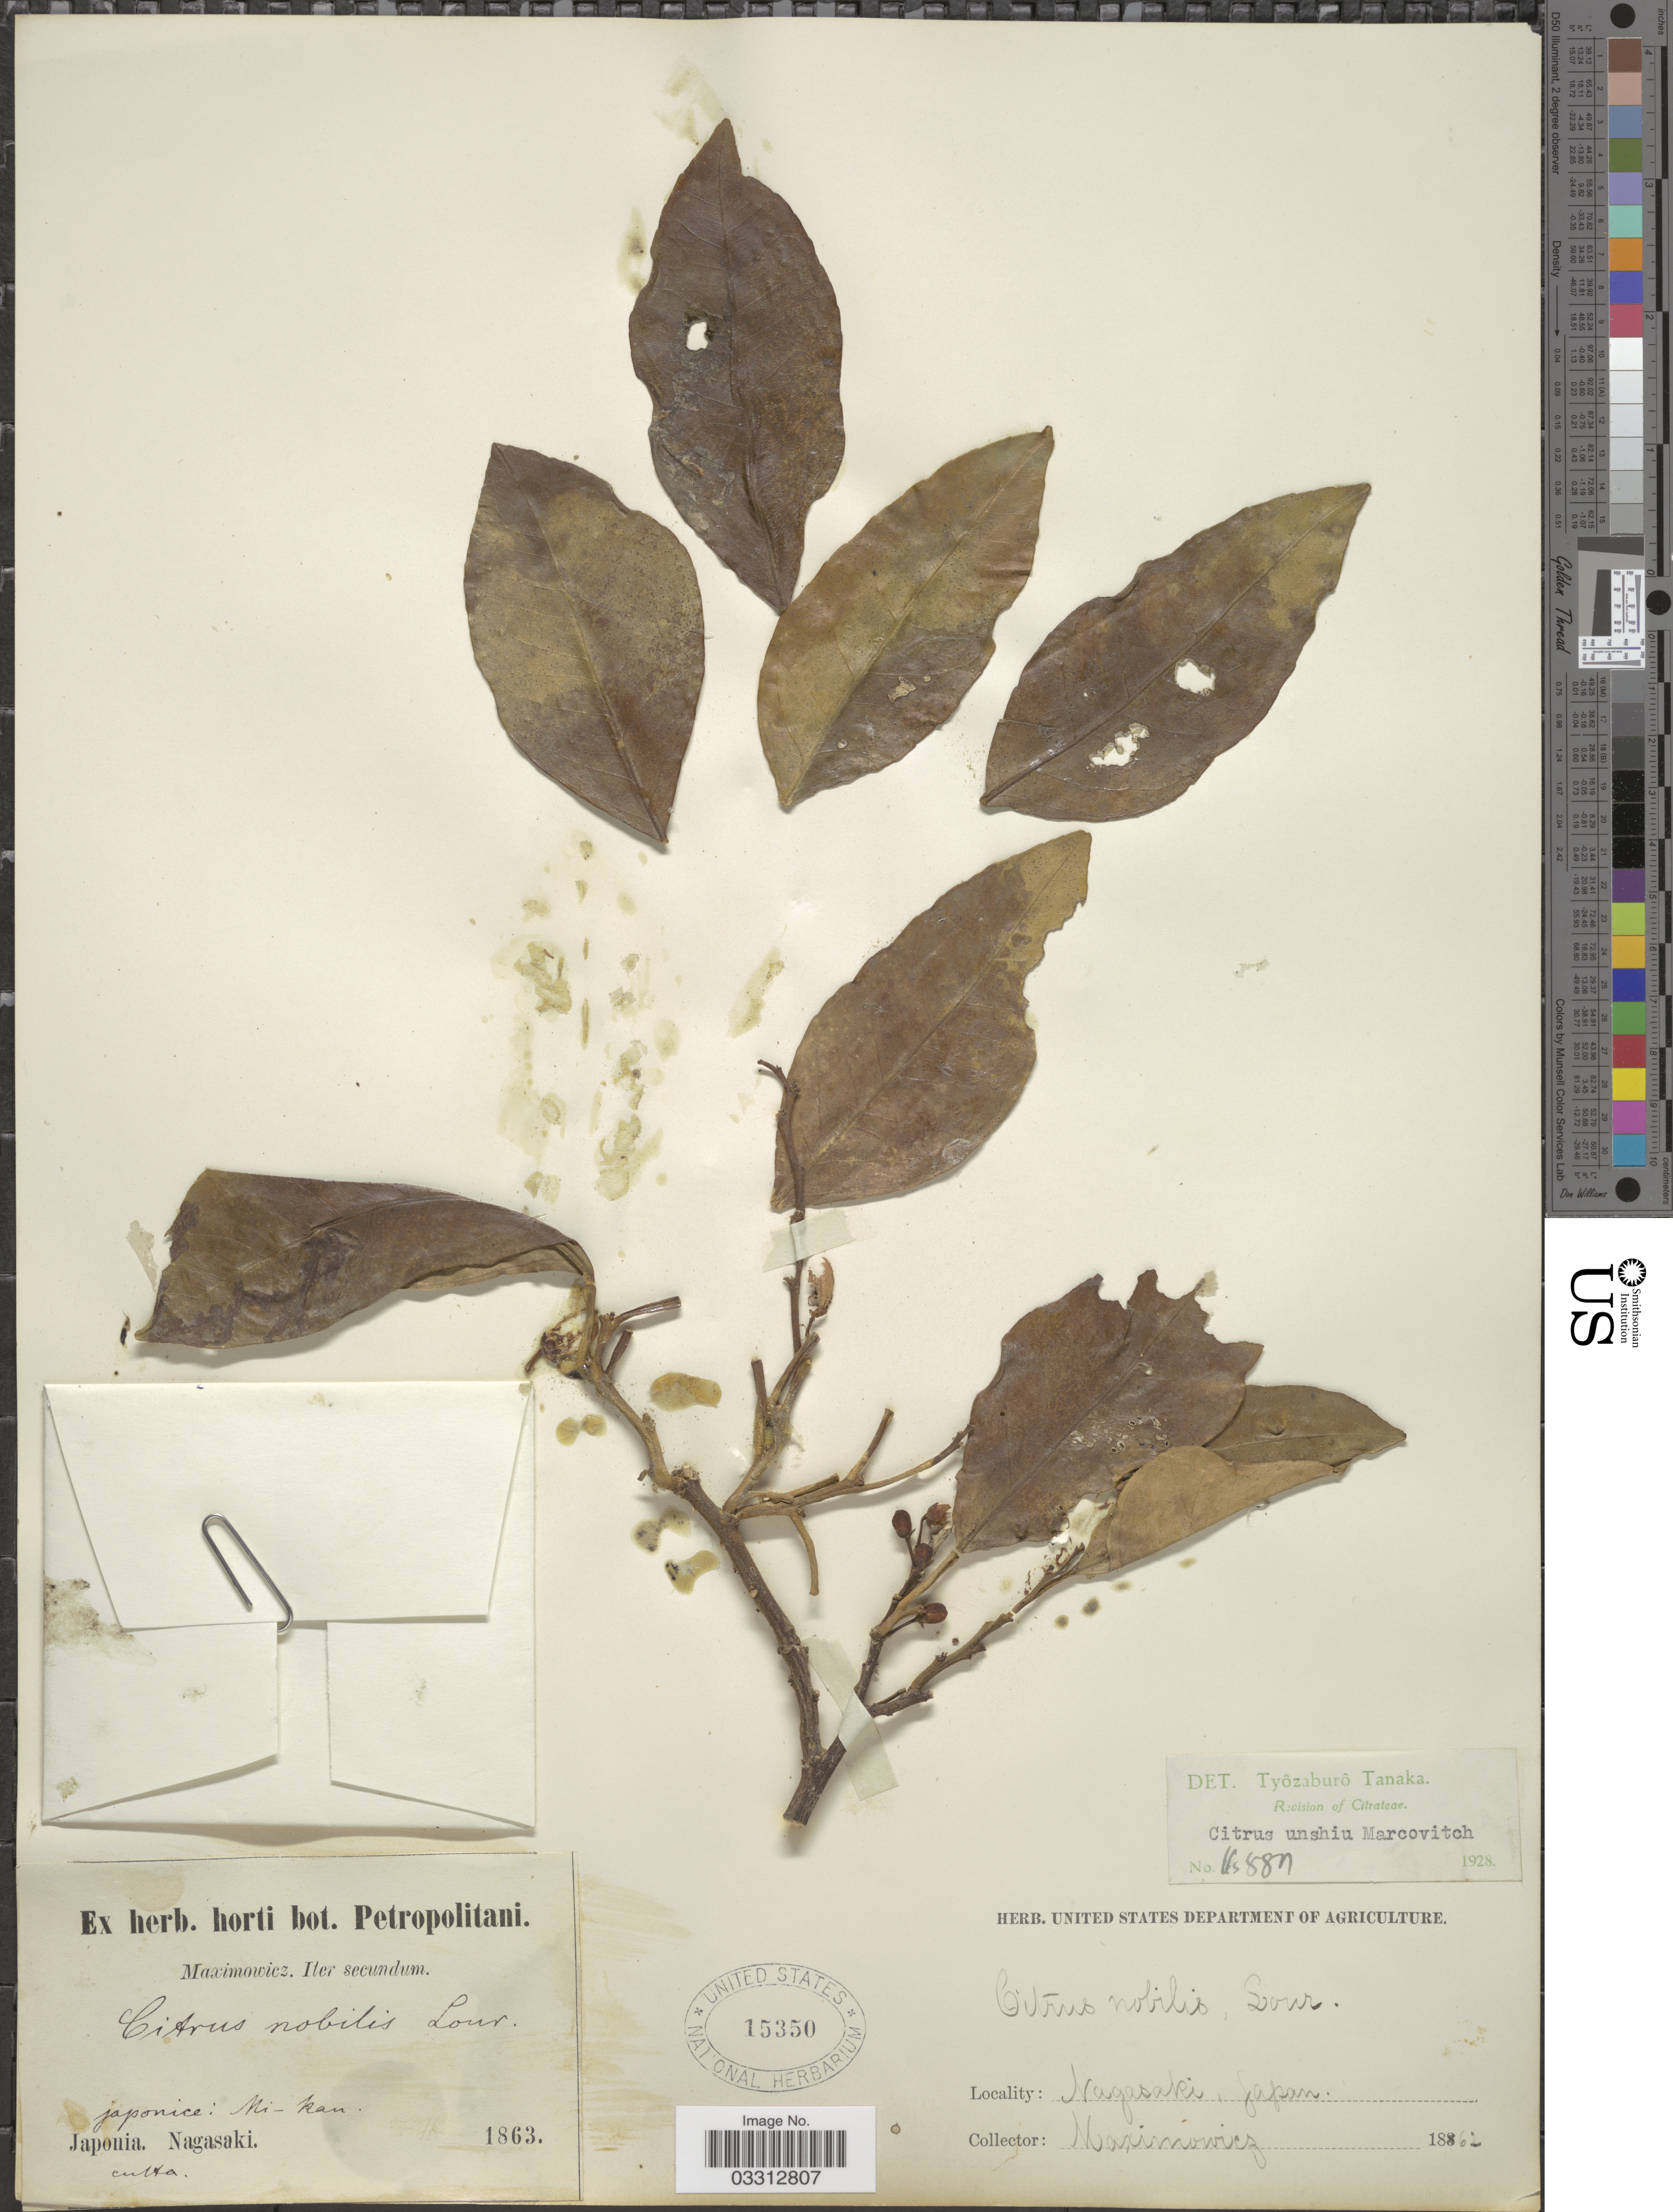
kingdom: Plantae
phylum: Tracheophyta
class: Magnoliopsida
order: Sapindales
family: Rutaceae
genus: Citrus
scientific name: Citrus unshiu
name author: Marcow.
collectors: Maximowicz, --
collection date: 1863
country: Japan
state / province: Nagasaki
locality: Nagasaki.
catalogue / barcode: US 15350